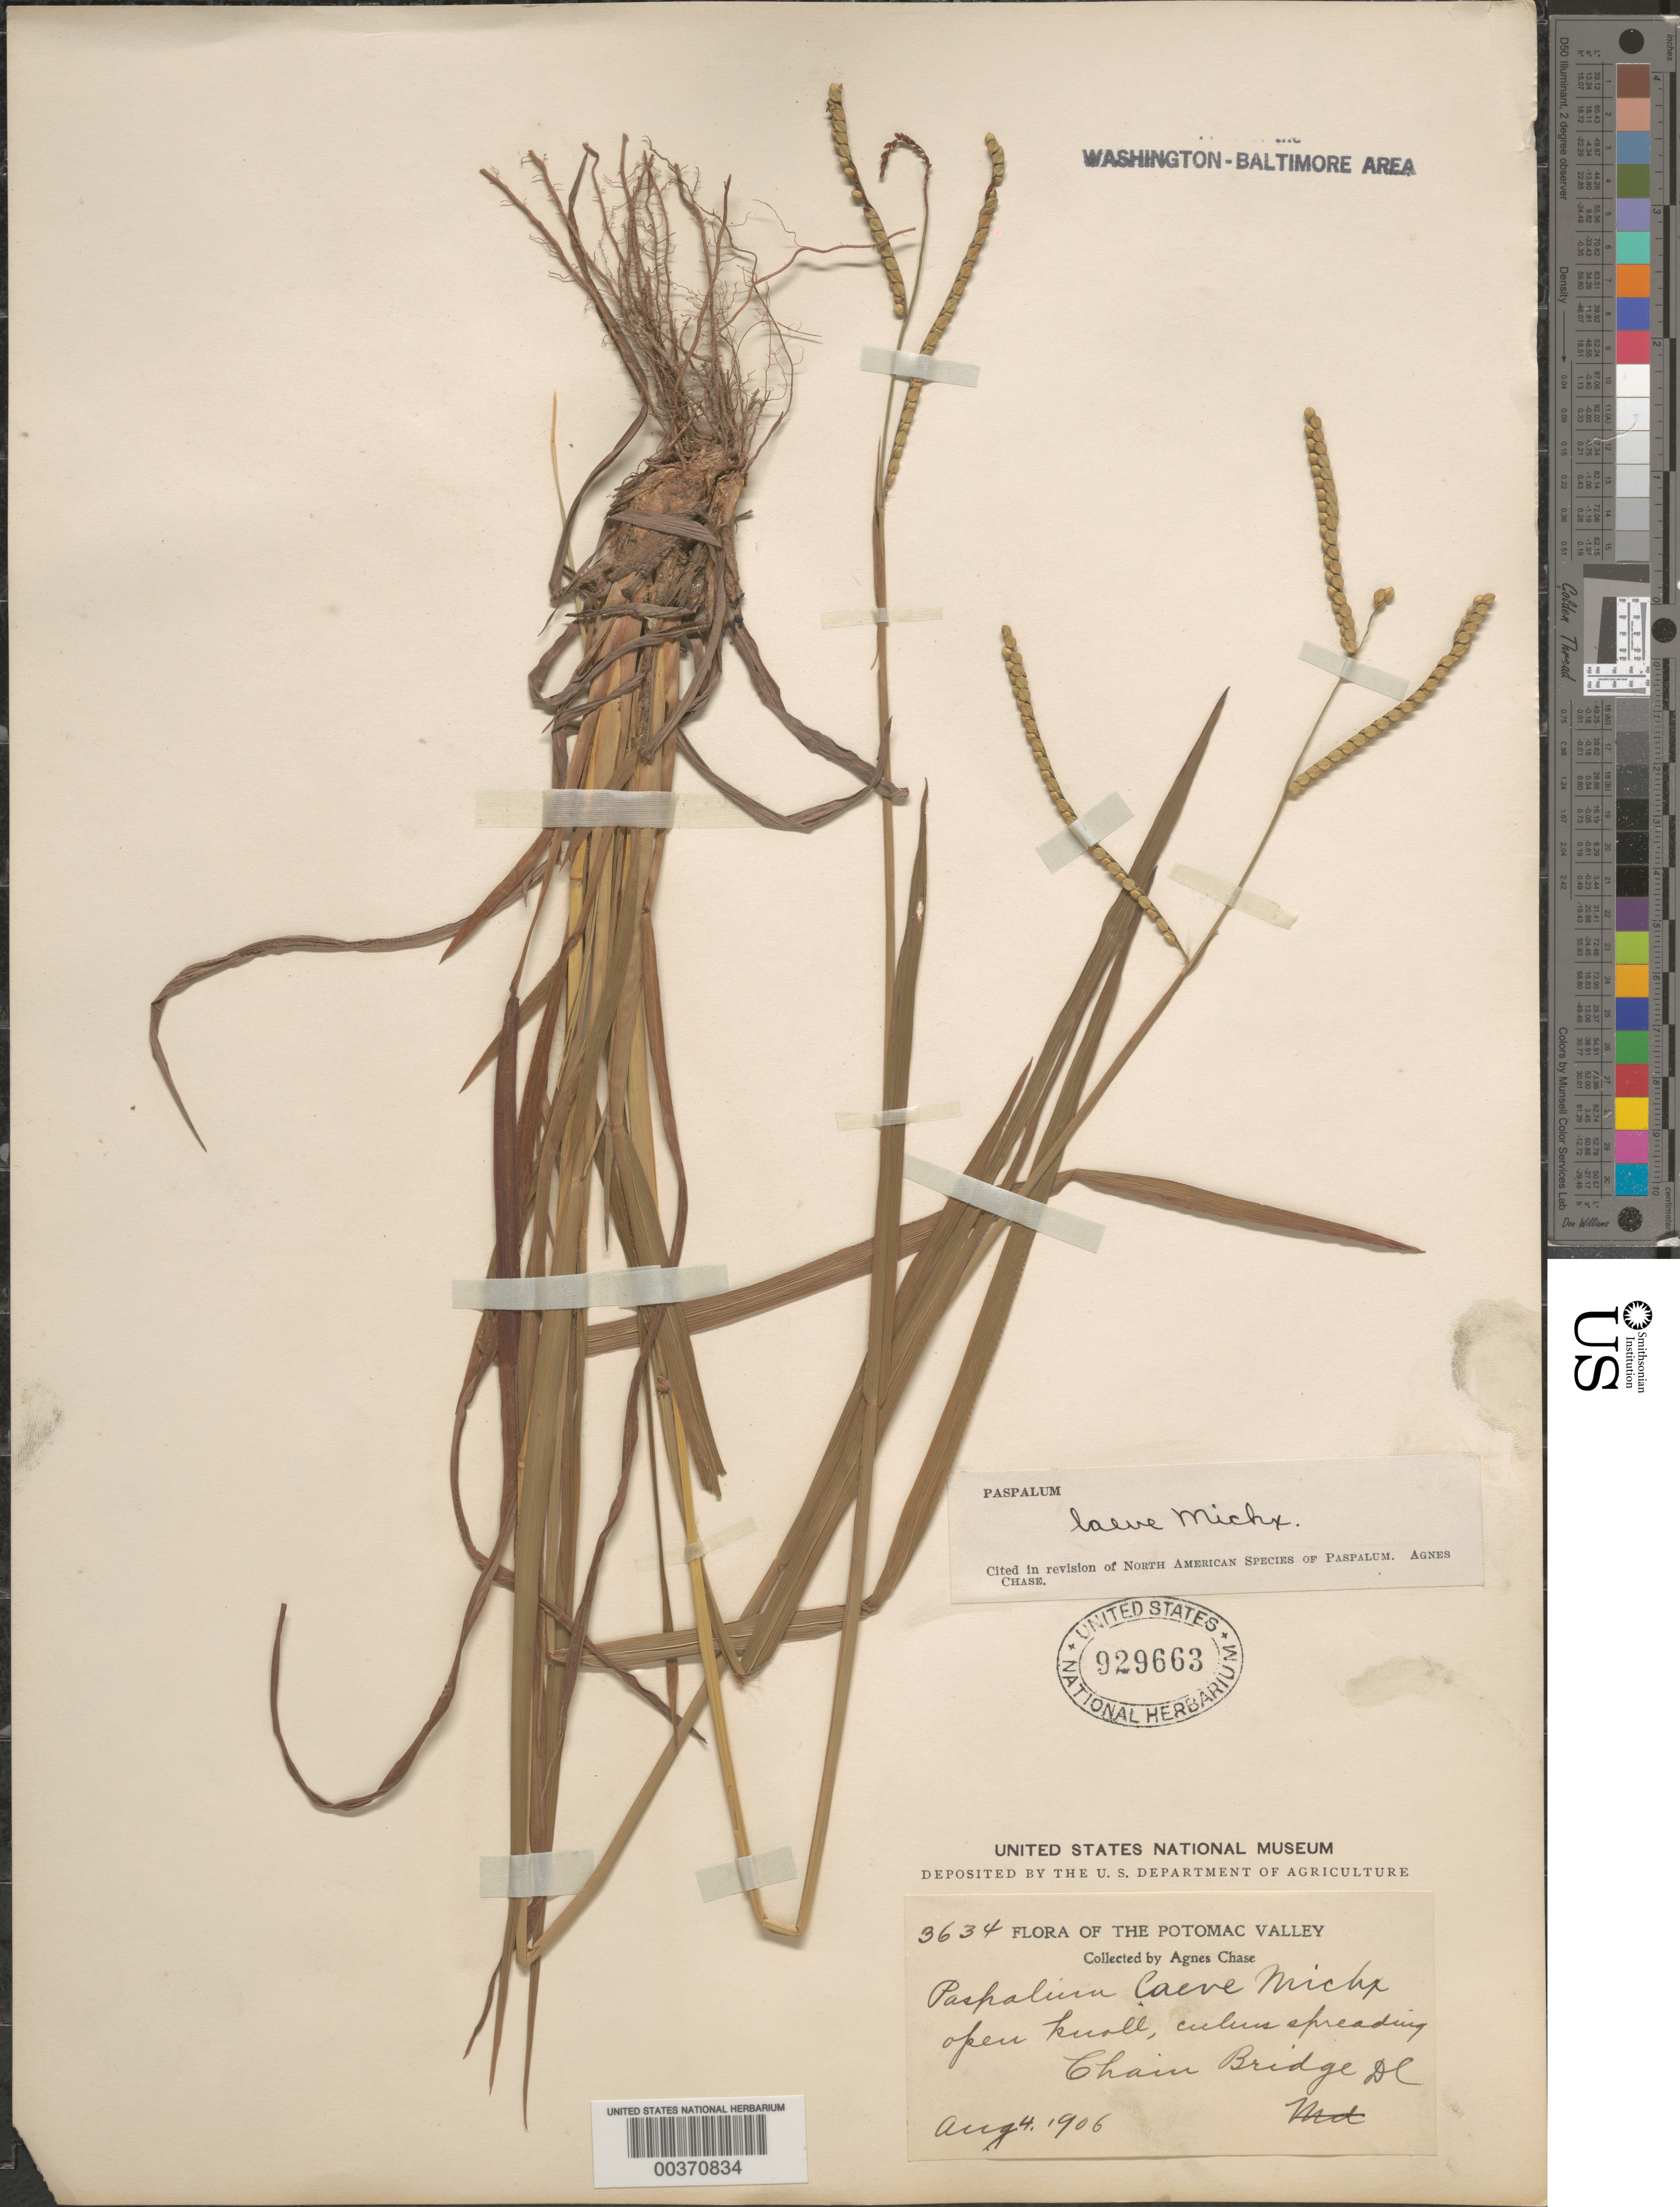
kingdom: Plantae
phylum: Tracheophyta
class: Liliopsida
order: Poales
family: Poaceae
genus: Paspalum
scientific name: Paspalum laeve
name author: Michx.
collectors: A. Chase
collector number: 3634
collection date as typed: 04 Aug 1906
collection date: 1906-08-04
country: United States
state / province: District of Columbia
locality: Chain Bridge C. and O. Canal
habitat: Open knoll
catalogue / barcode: US 929663